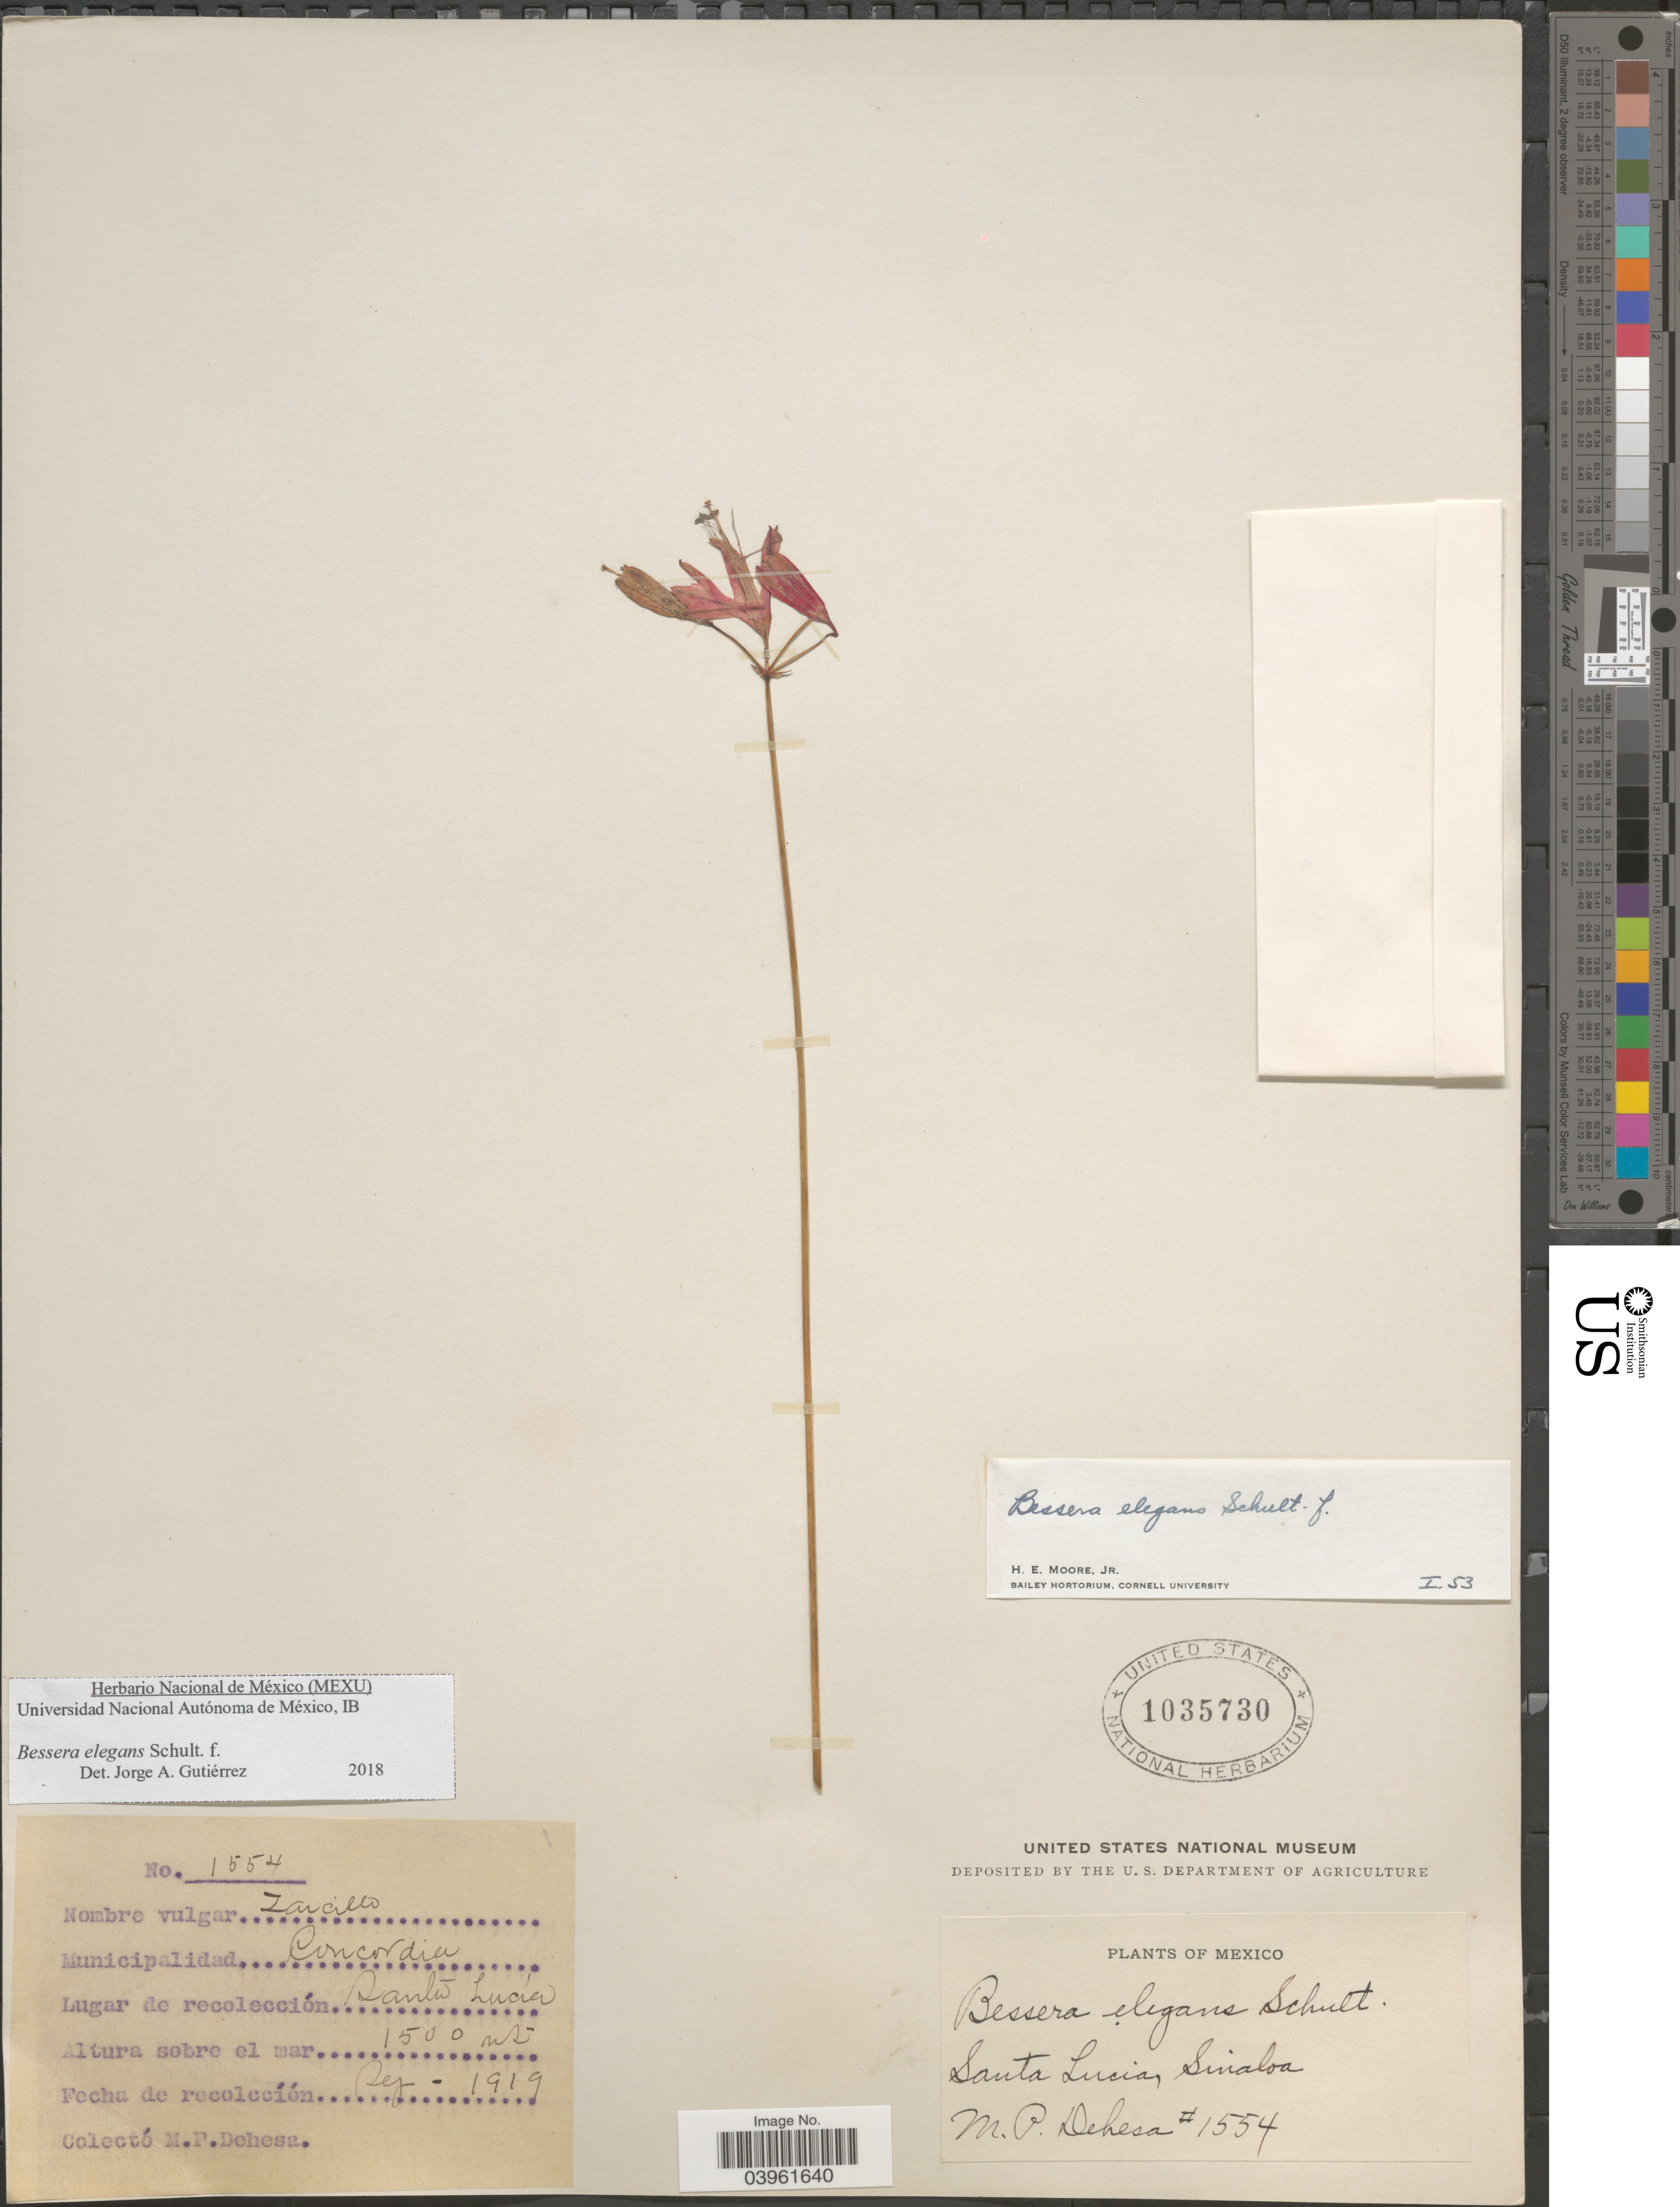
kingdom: Plantae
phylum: Tracheophyta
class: Liliopsida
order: Asparagales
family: Asparagaceae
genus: Bessera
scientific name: Bessera elegans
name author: Schult. f.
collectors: M. Dehesa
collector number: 1554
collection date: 1919-09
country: Mexico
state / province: Sinaloa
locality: Santa Lucia. Municipalidad Concordia. Santa Lucía.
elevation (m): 1500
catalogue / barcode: US 1035730